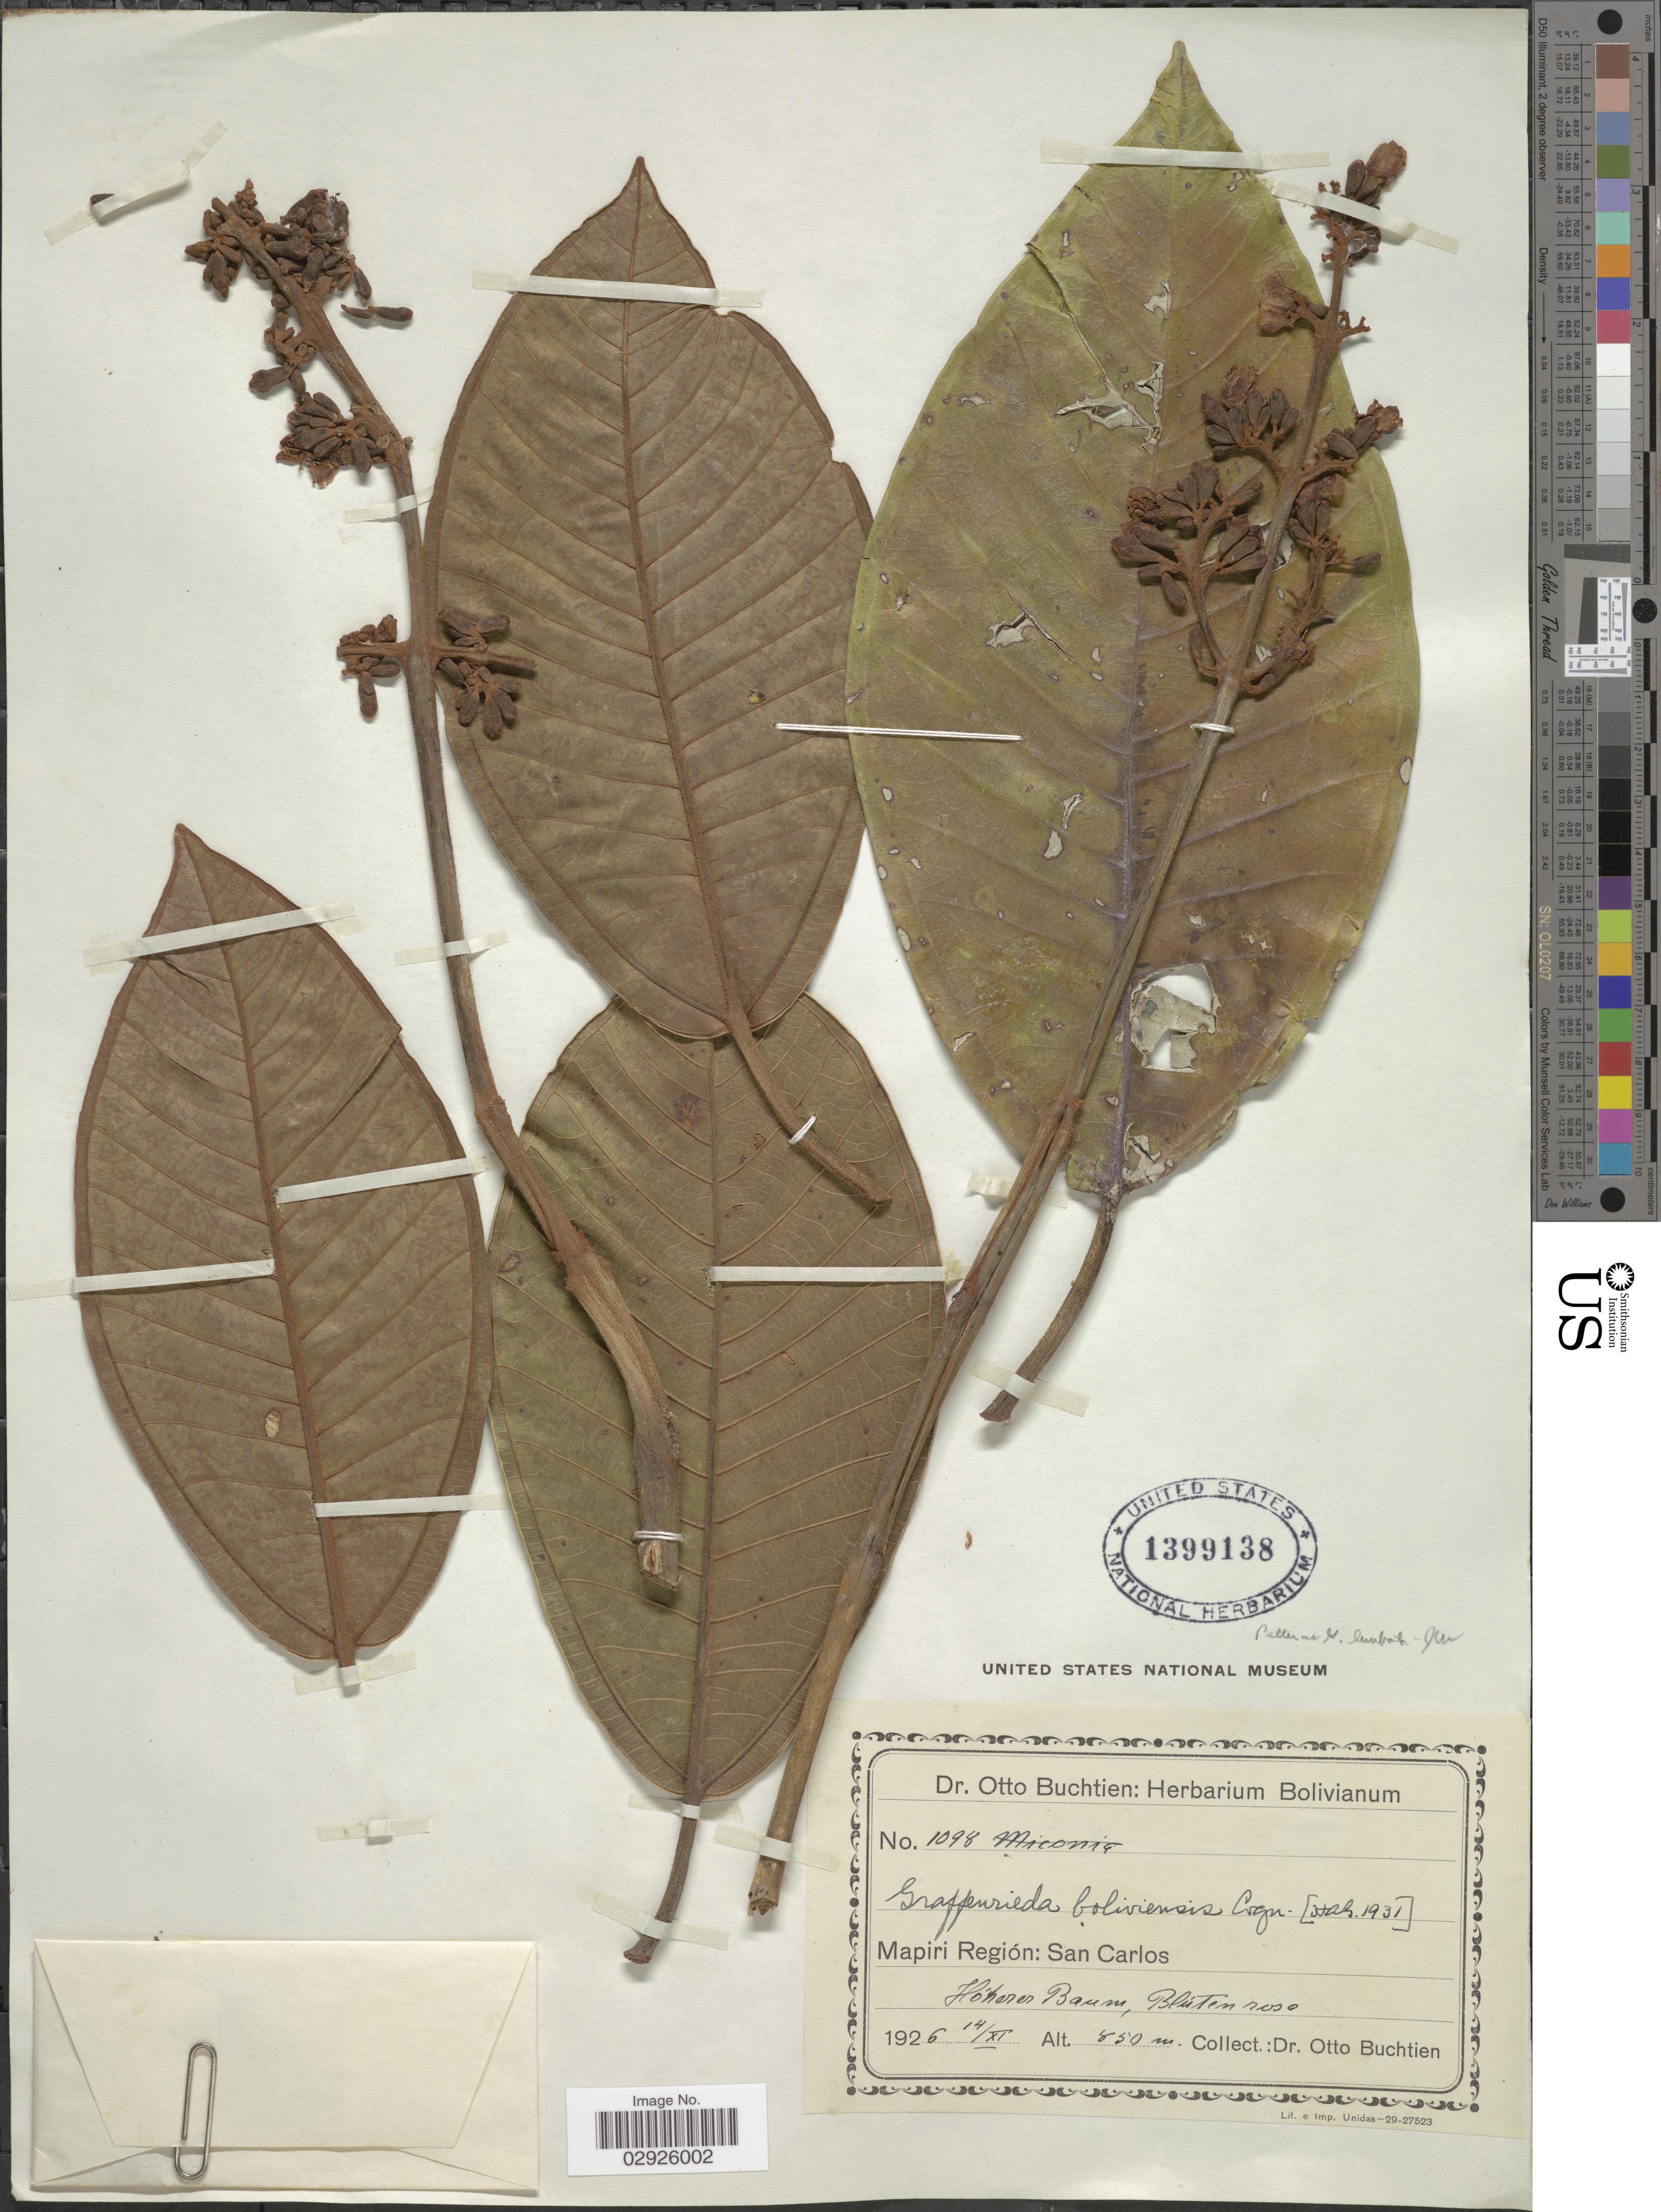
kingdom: Plantae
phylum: Tracheophyta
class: Magnoliopsida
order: Myrtales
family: Melastomataceae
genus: Graffenrieda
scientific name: Graffenrieda limbata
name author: Triana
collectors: O. Buchtien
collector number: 1098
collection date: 1926-11-14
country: Bolivia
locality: Mapiri Región: San Carlos.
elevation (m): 850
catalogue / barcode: US 1399138